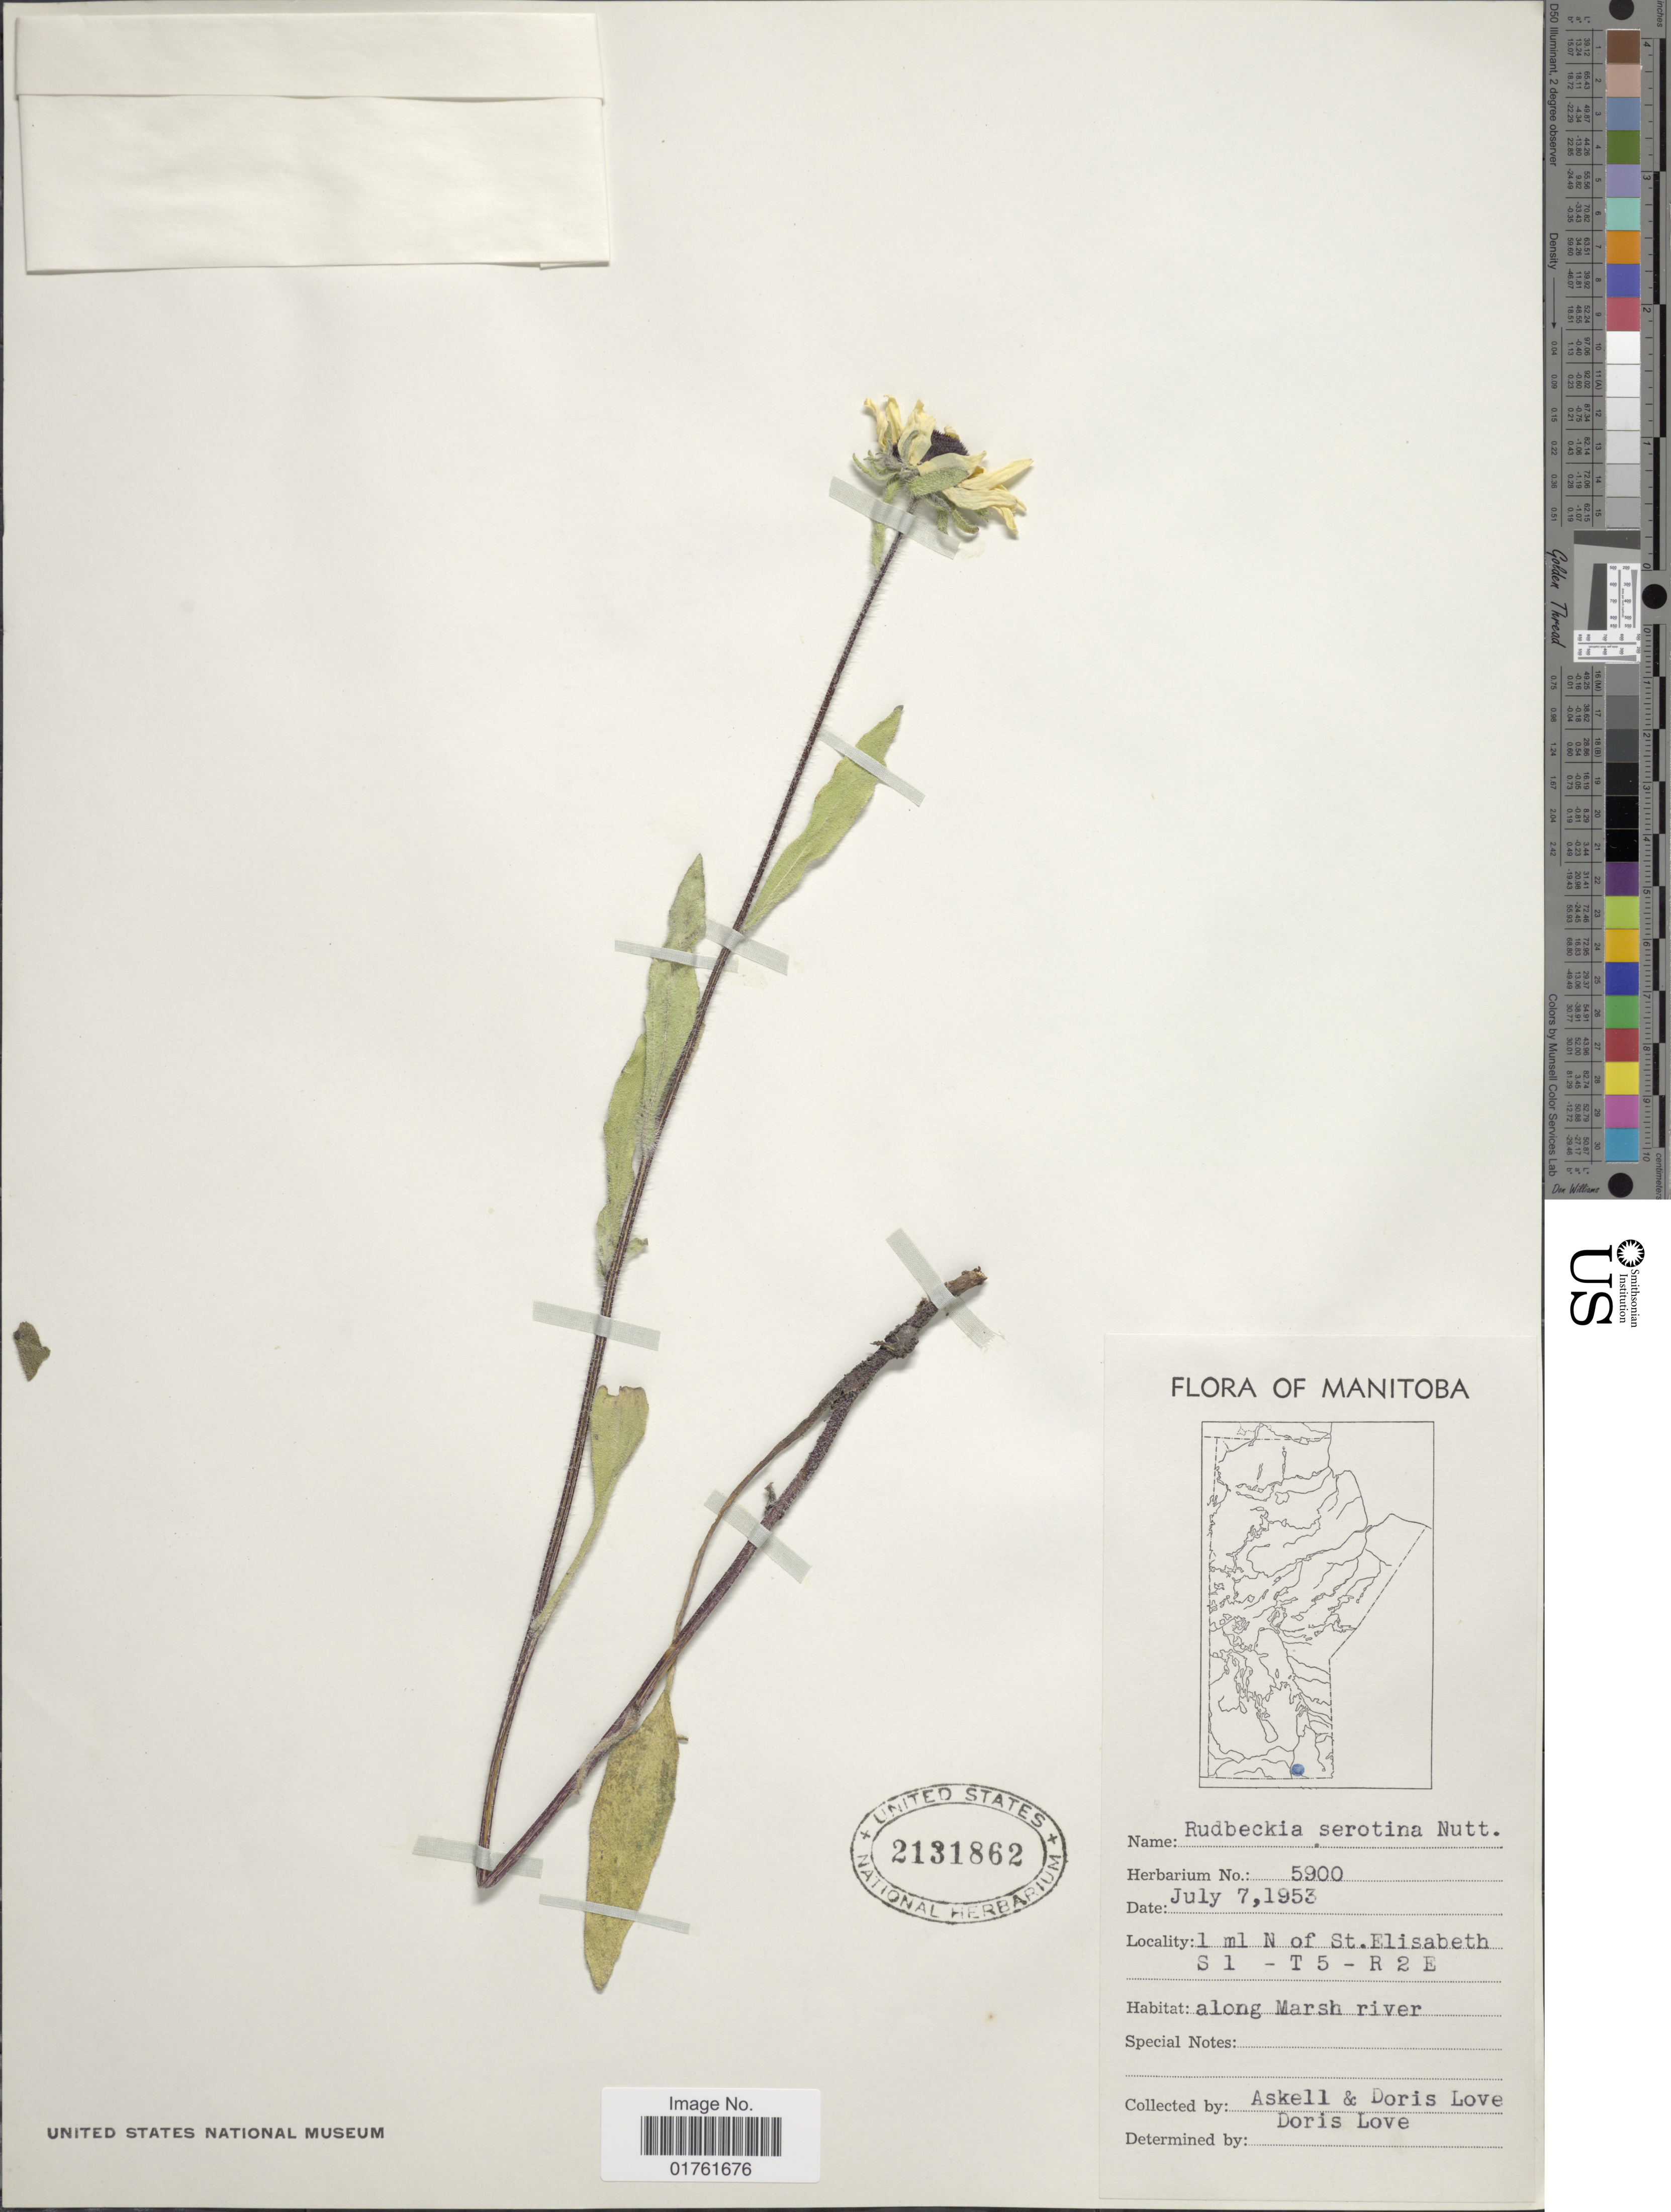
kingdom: Plantae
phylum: Tracheophyta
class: Magnoliopsida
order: Asterales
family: Asteraceae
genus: Rudbeckia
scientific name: Rudbeckia serotina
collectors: Á. Löve & D. Löve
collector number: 5900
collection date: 1953-07-07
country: Canada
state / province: Manitoba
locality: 1 ml N of St. E;isabeth S1 - T 5 - R 2 E, along Marsh River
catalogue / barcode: US 2131862